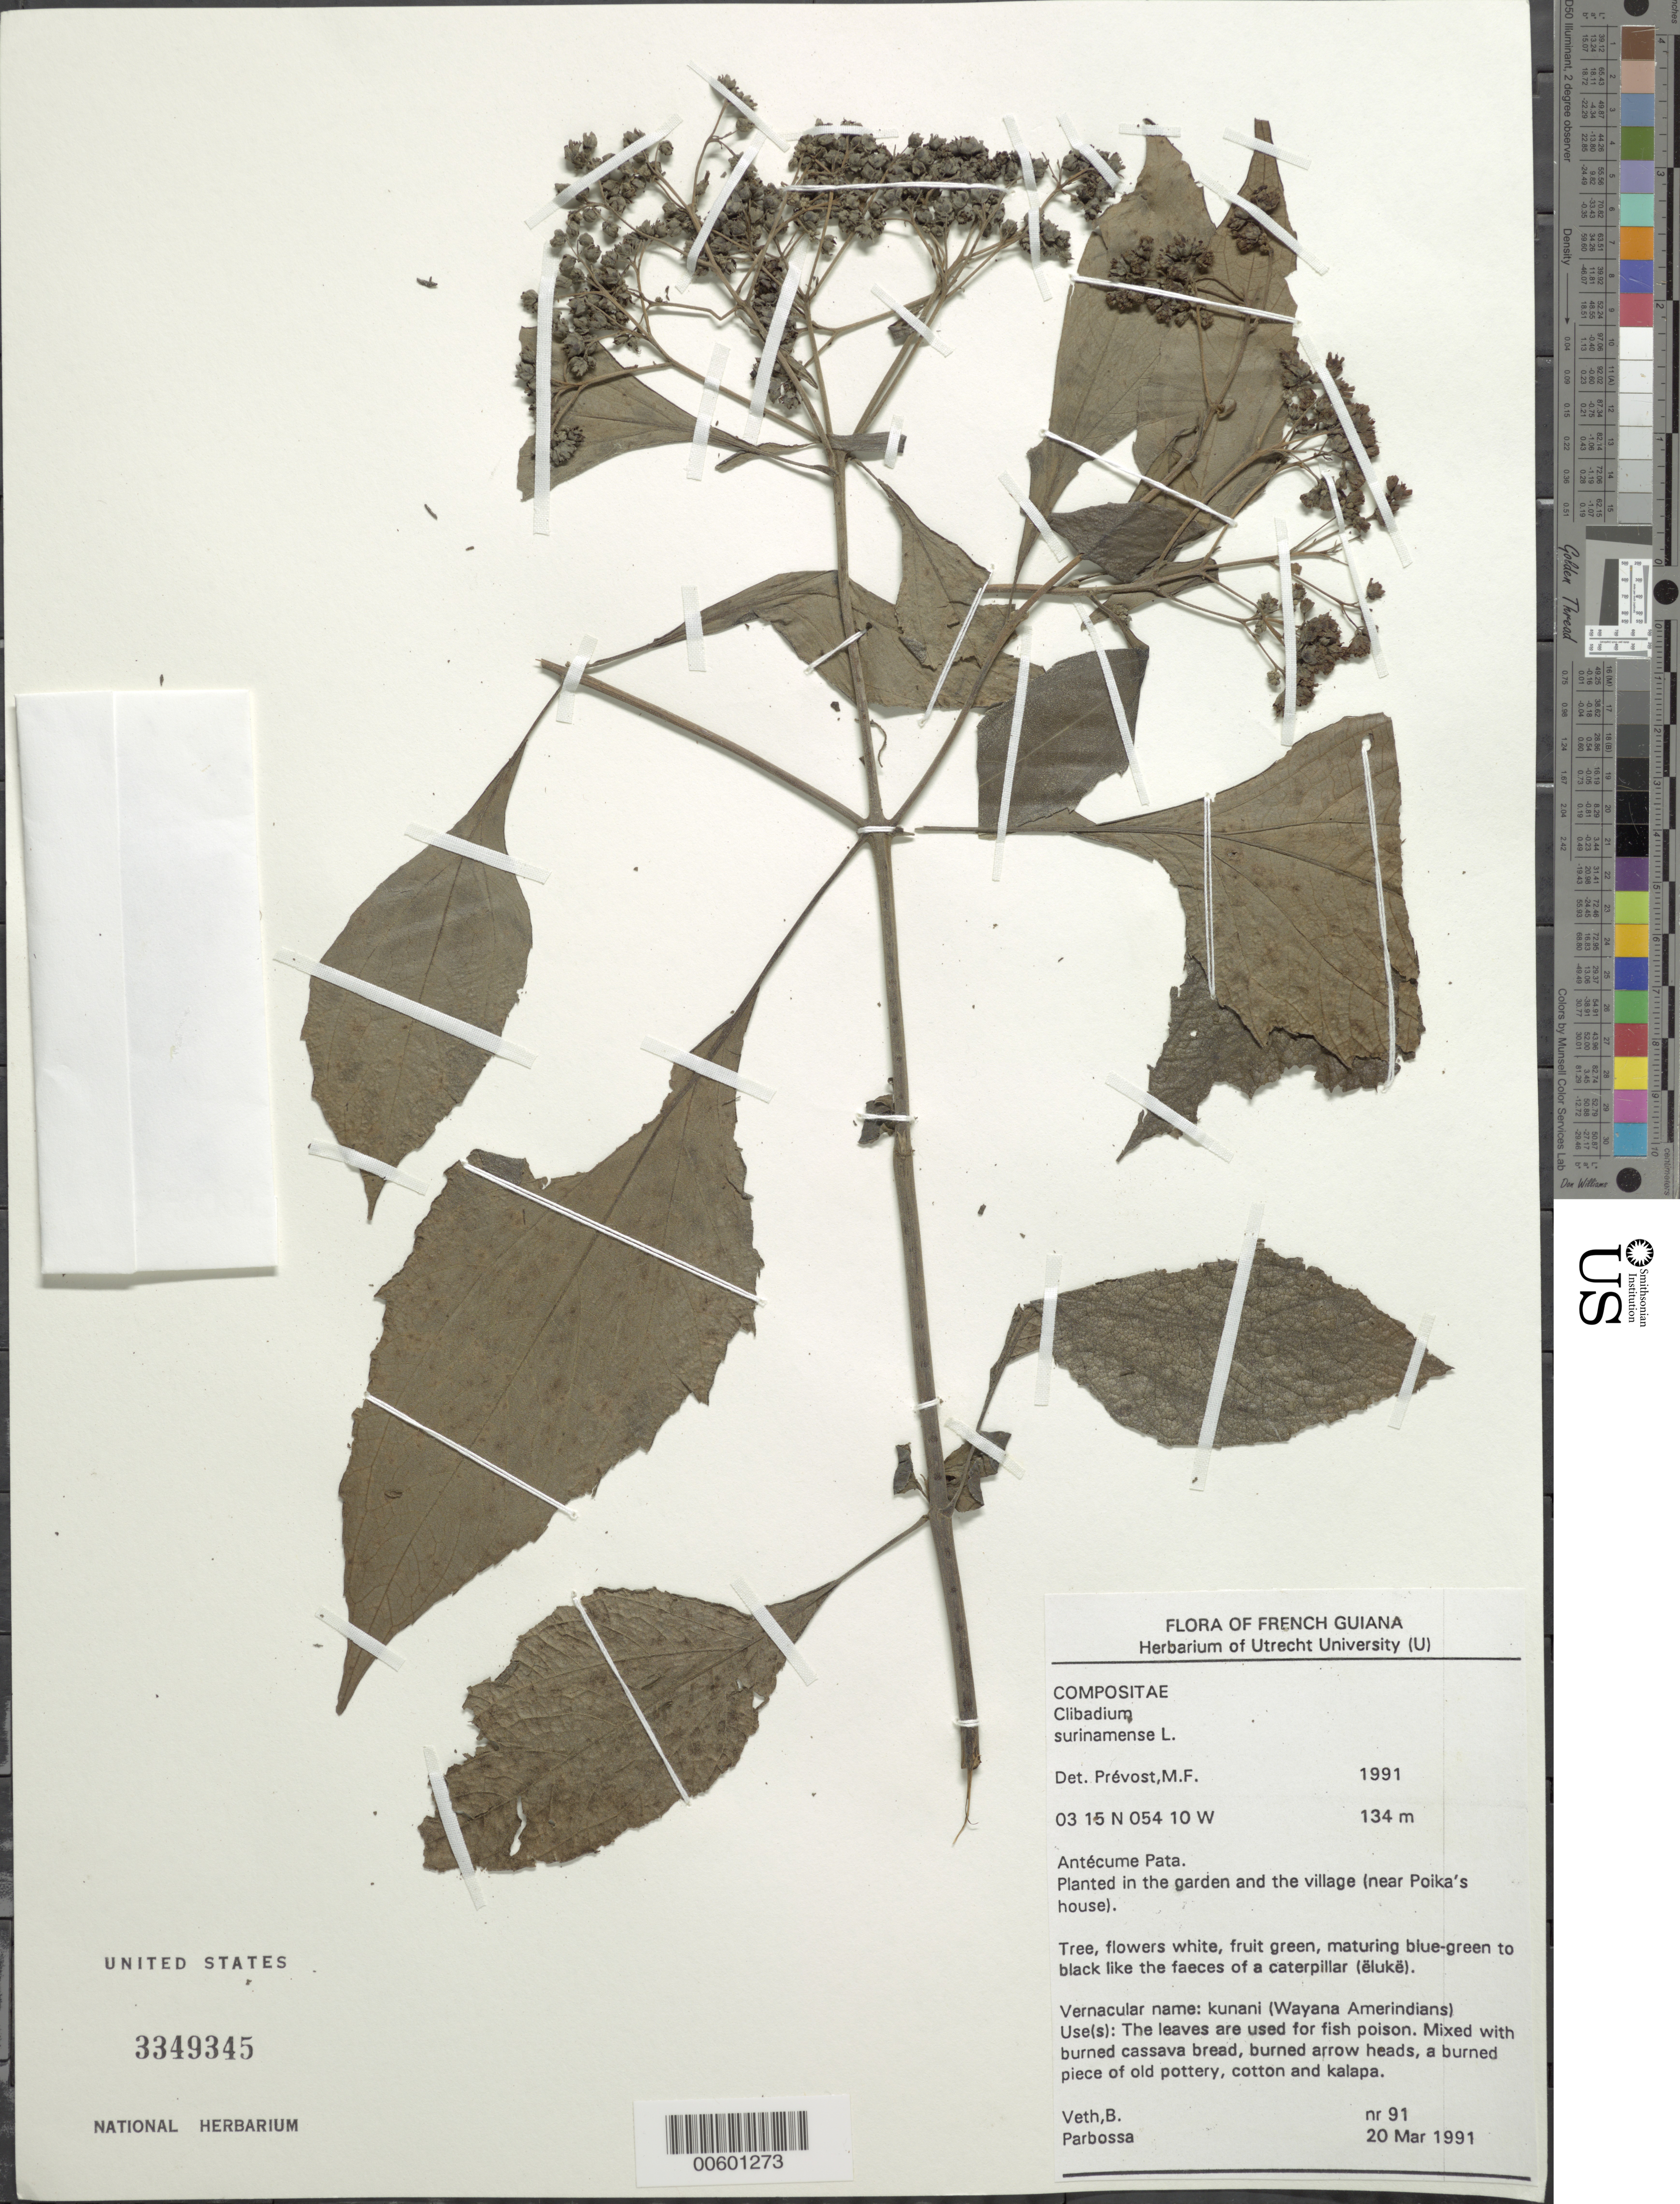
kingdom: Plantae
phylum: Tracheophyta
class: Magnoliopsida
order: Asterales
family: Asteraceae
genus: Clibadium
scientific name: Clibadium surinamense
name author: L.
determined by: Prévost, M.-F.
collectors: B. Veth & Parbossa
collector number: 91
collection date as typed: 20-Mar-91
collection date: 1991-03-20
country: French Guiana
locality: Antécume Pata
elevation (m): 134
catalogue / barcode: US 3349345